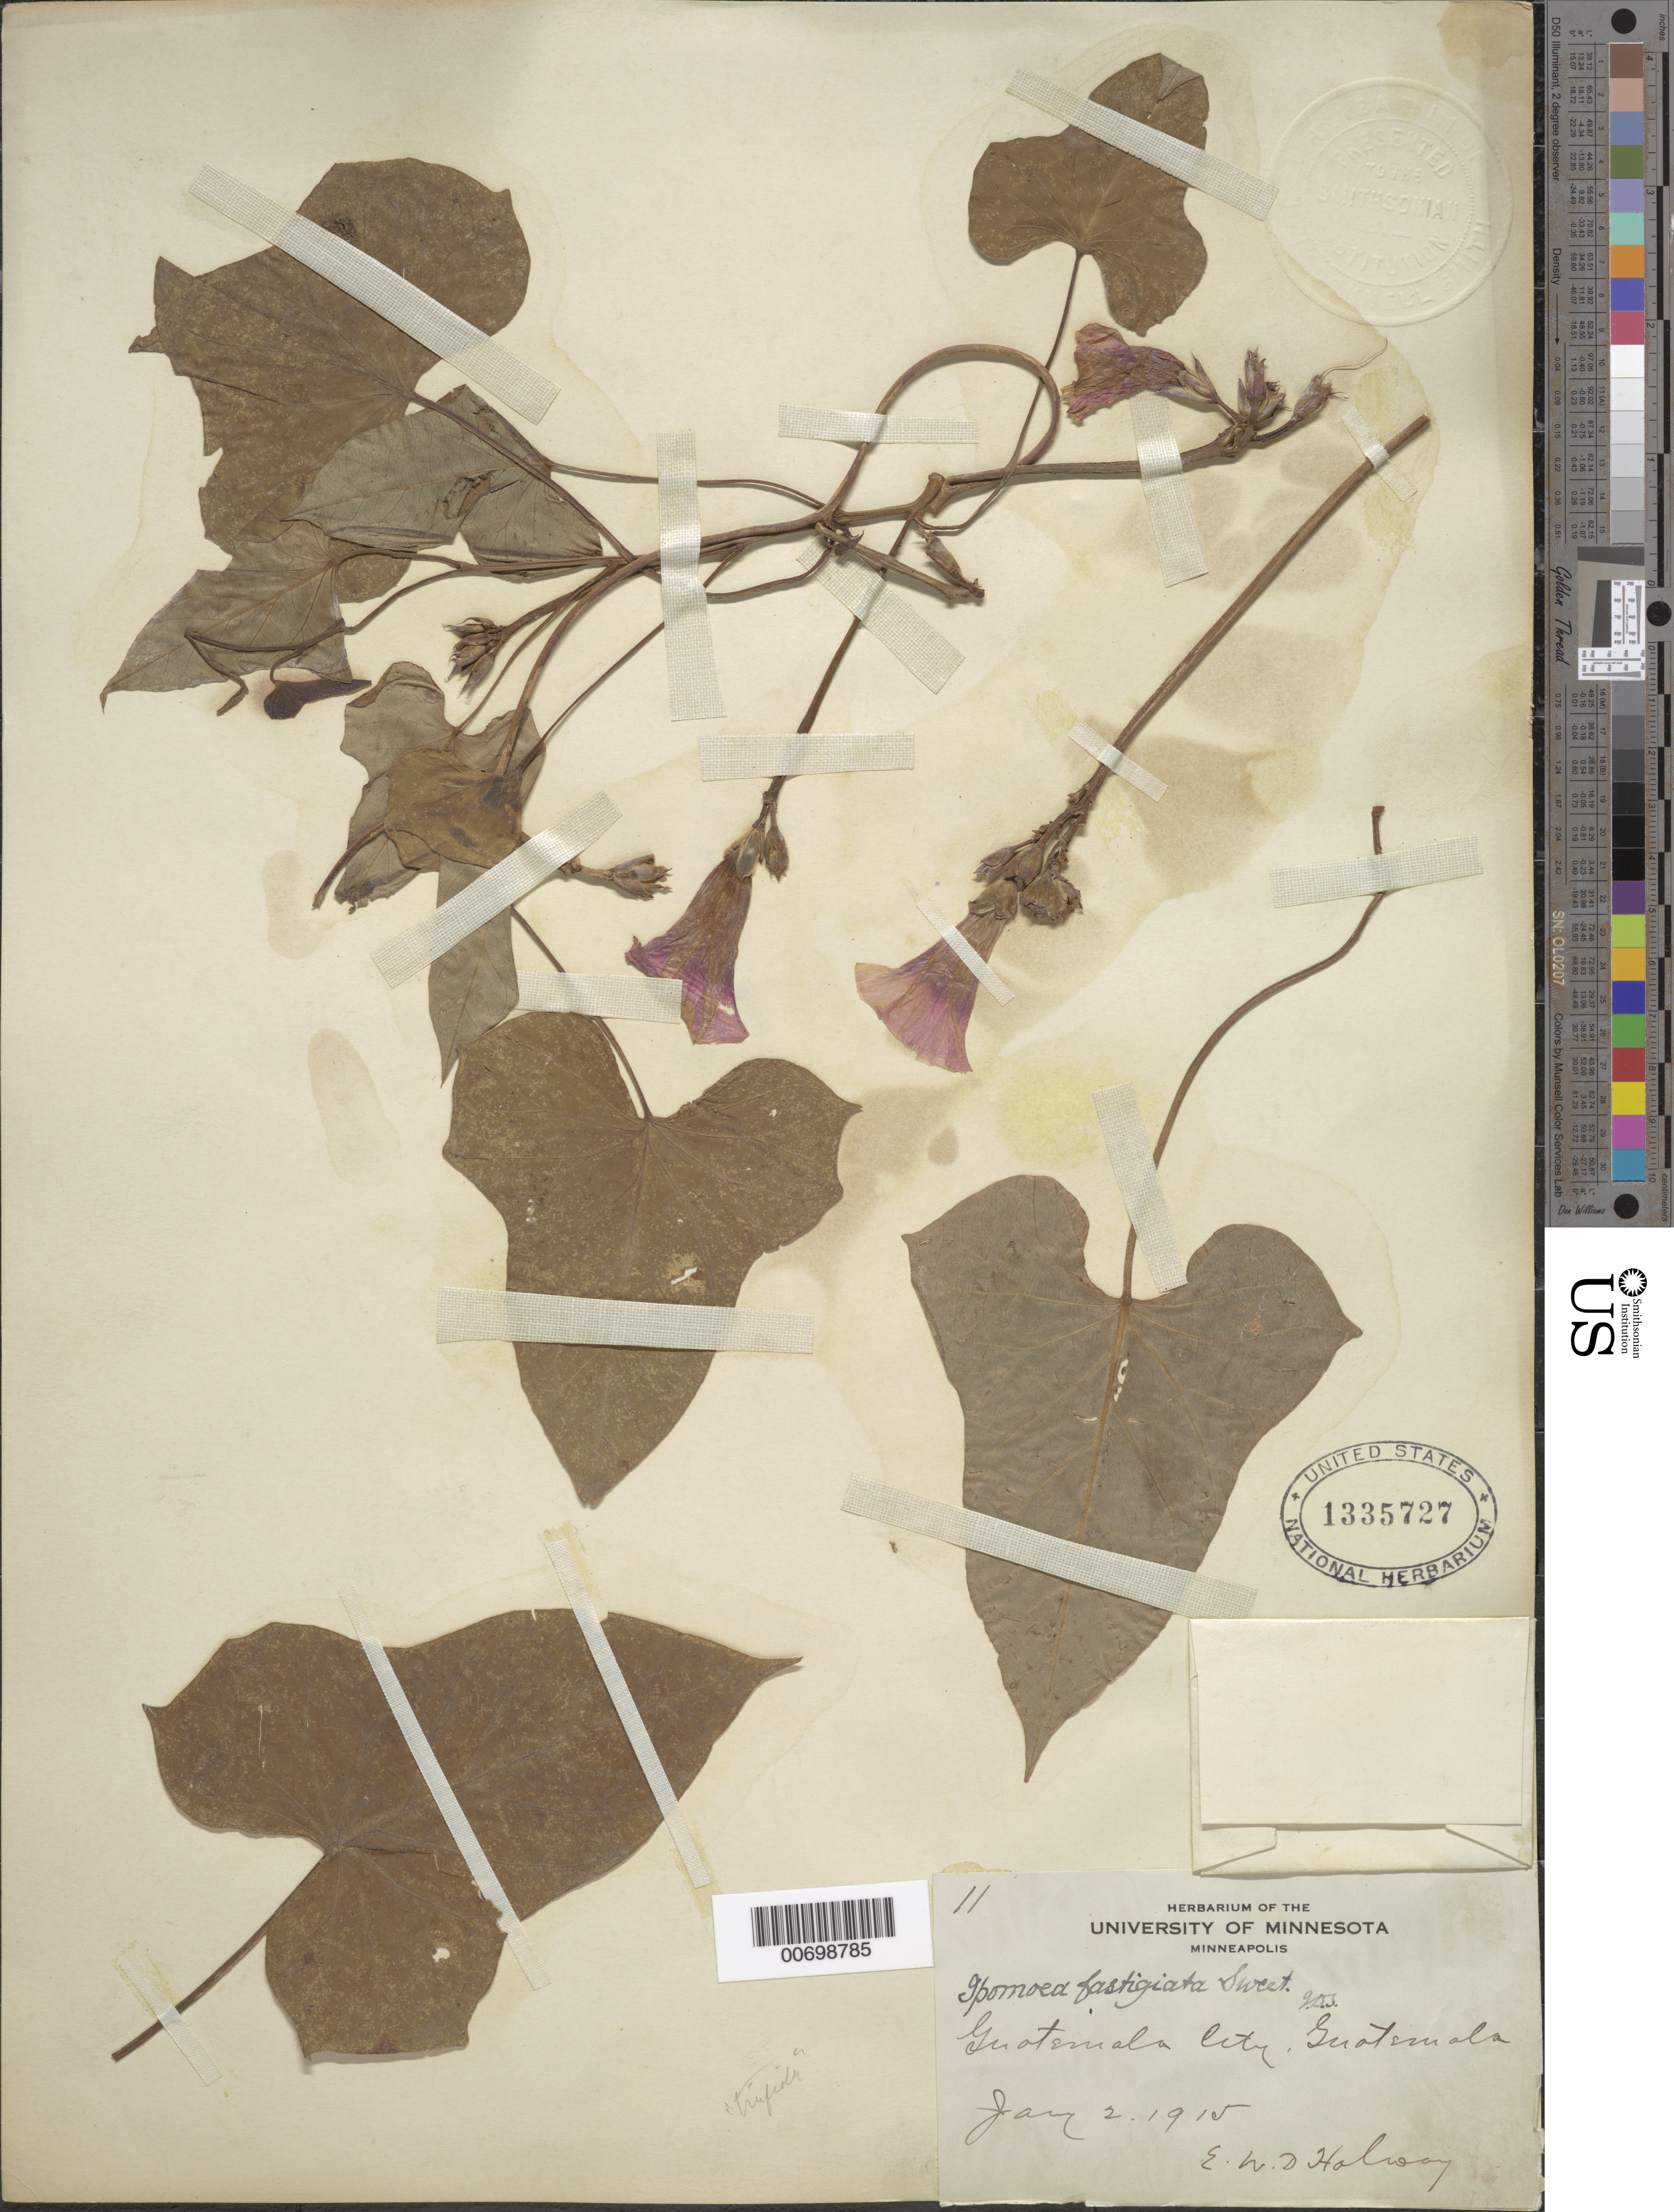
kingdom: Plantae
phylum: Tracheophyta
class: Magnoliopsida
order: Solanales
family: Convolvulaceae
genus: Ipomoea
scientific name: Ipomoea trifida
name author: (Kunth) G. Don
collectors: E. W. D. Holway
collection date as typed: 02 Jan 1915 or 01 Feb 1915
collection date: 1915-01-02 or 1915-02-01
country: Guatemala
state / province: Guatemala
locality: Guatemala City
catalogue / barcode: US 1335727